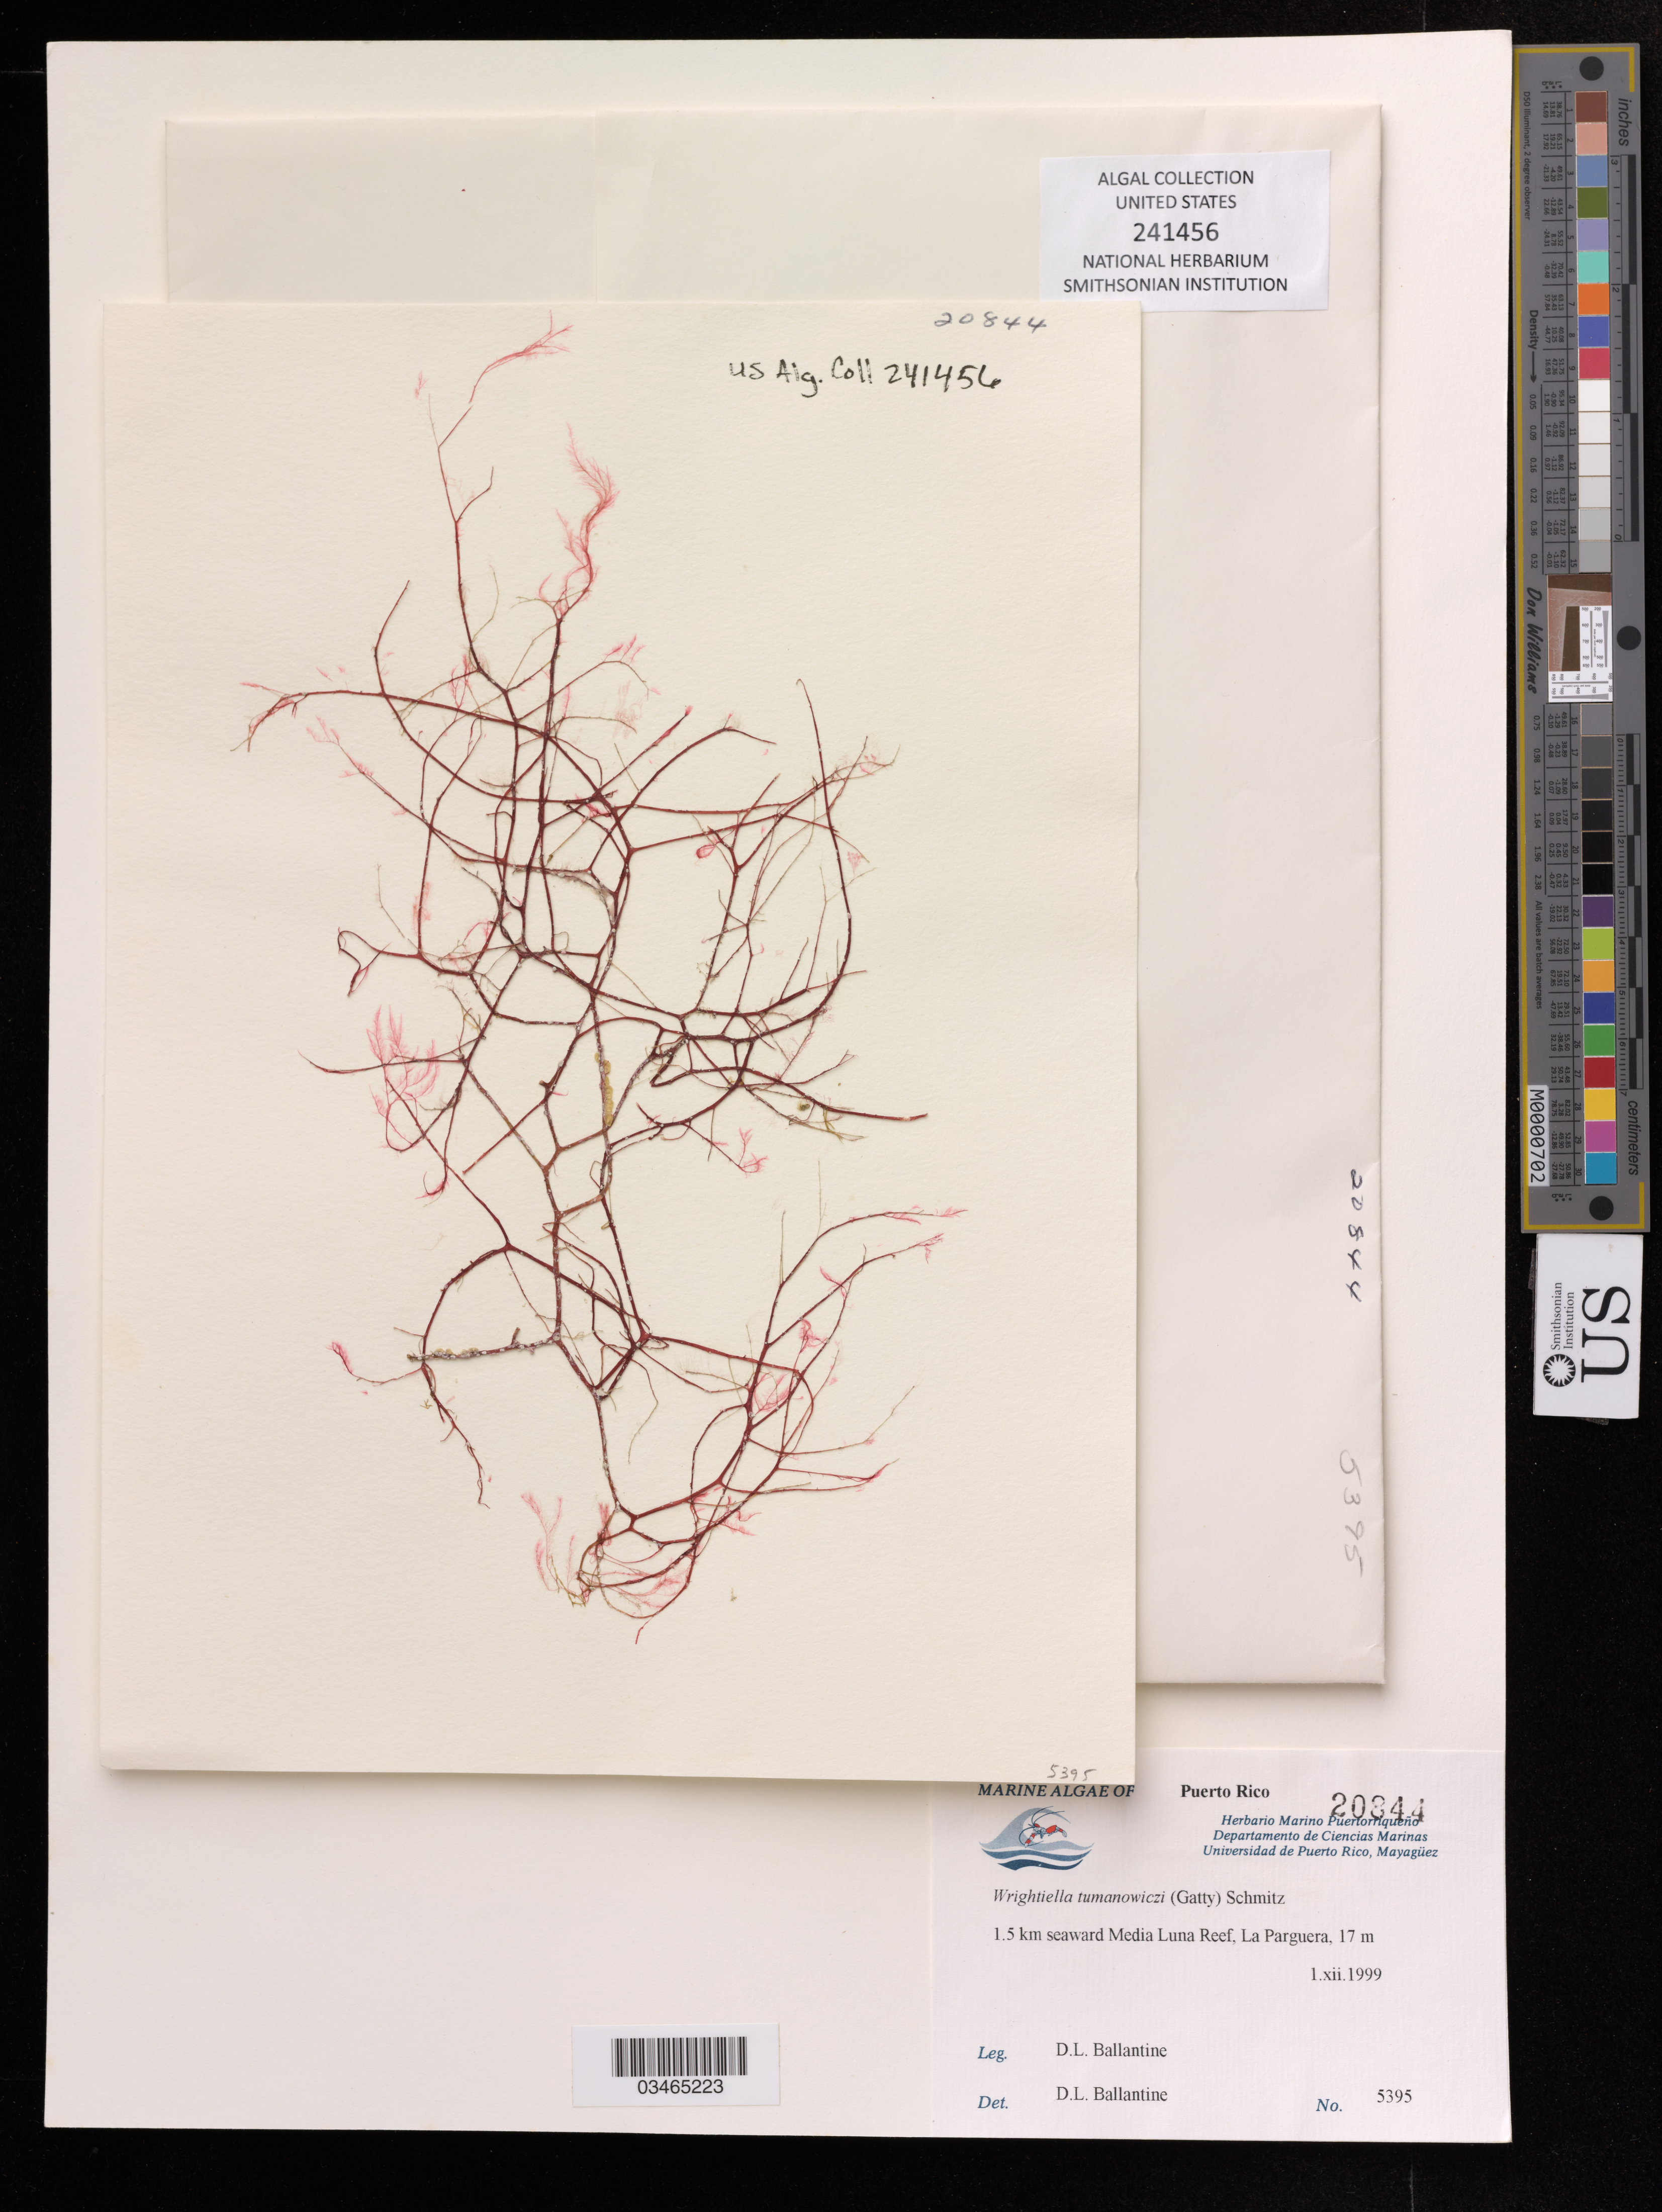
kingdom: Plantae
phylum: Rhodophyta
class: Florideophyceae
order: Ceramiales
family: Rhodomelaceae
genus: Wrightiella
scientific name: Wrightiella tumanowiczii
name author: (Gatty ex Harv.) F. Schmitz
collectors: D. Ballantine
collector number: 5395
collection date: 1999-12-01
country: Puerto Rico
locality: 1.5 km seaward Media Luna Reef, La Parguera.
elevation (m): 17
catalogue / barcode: US 241456